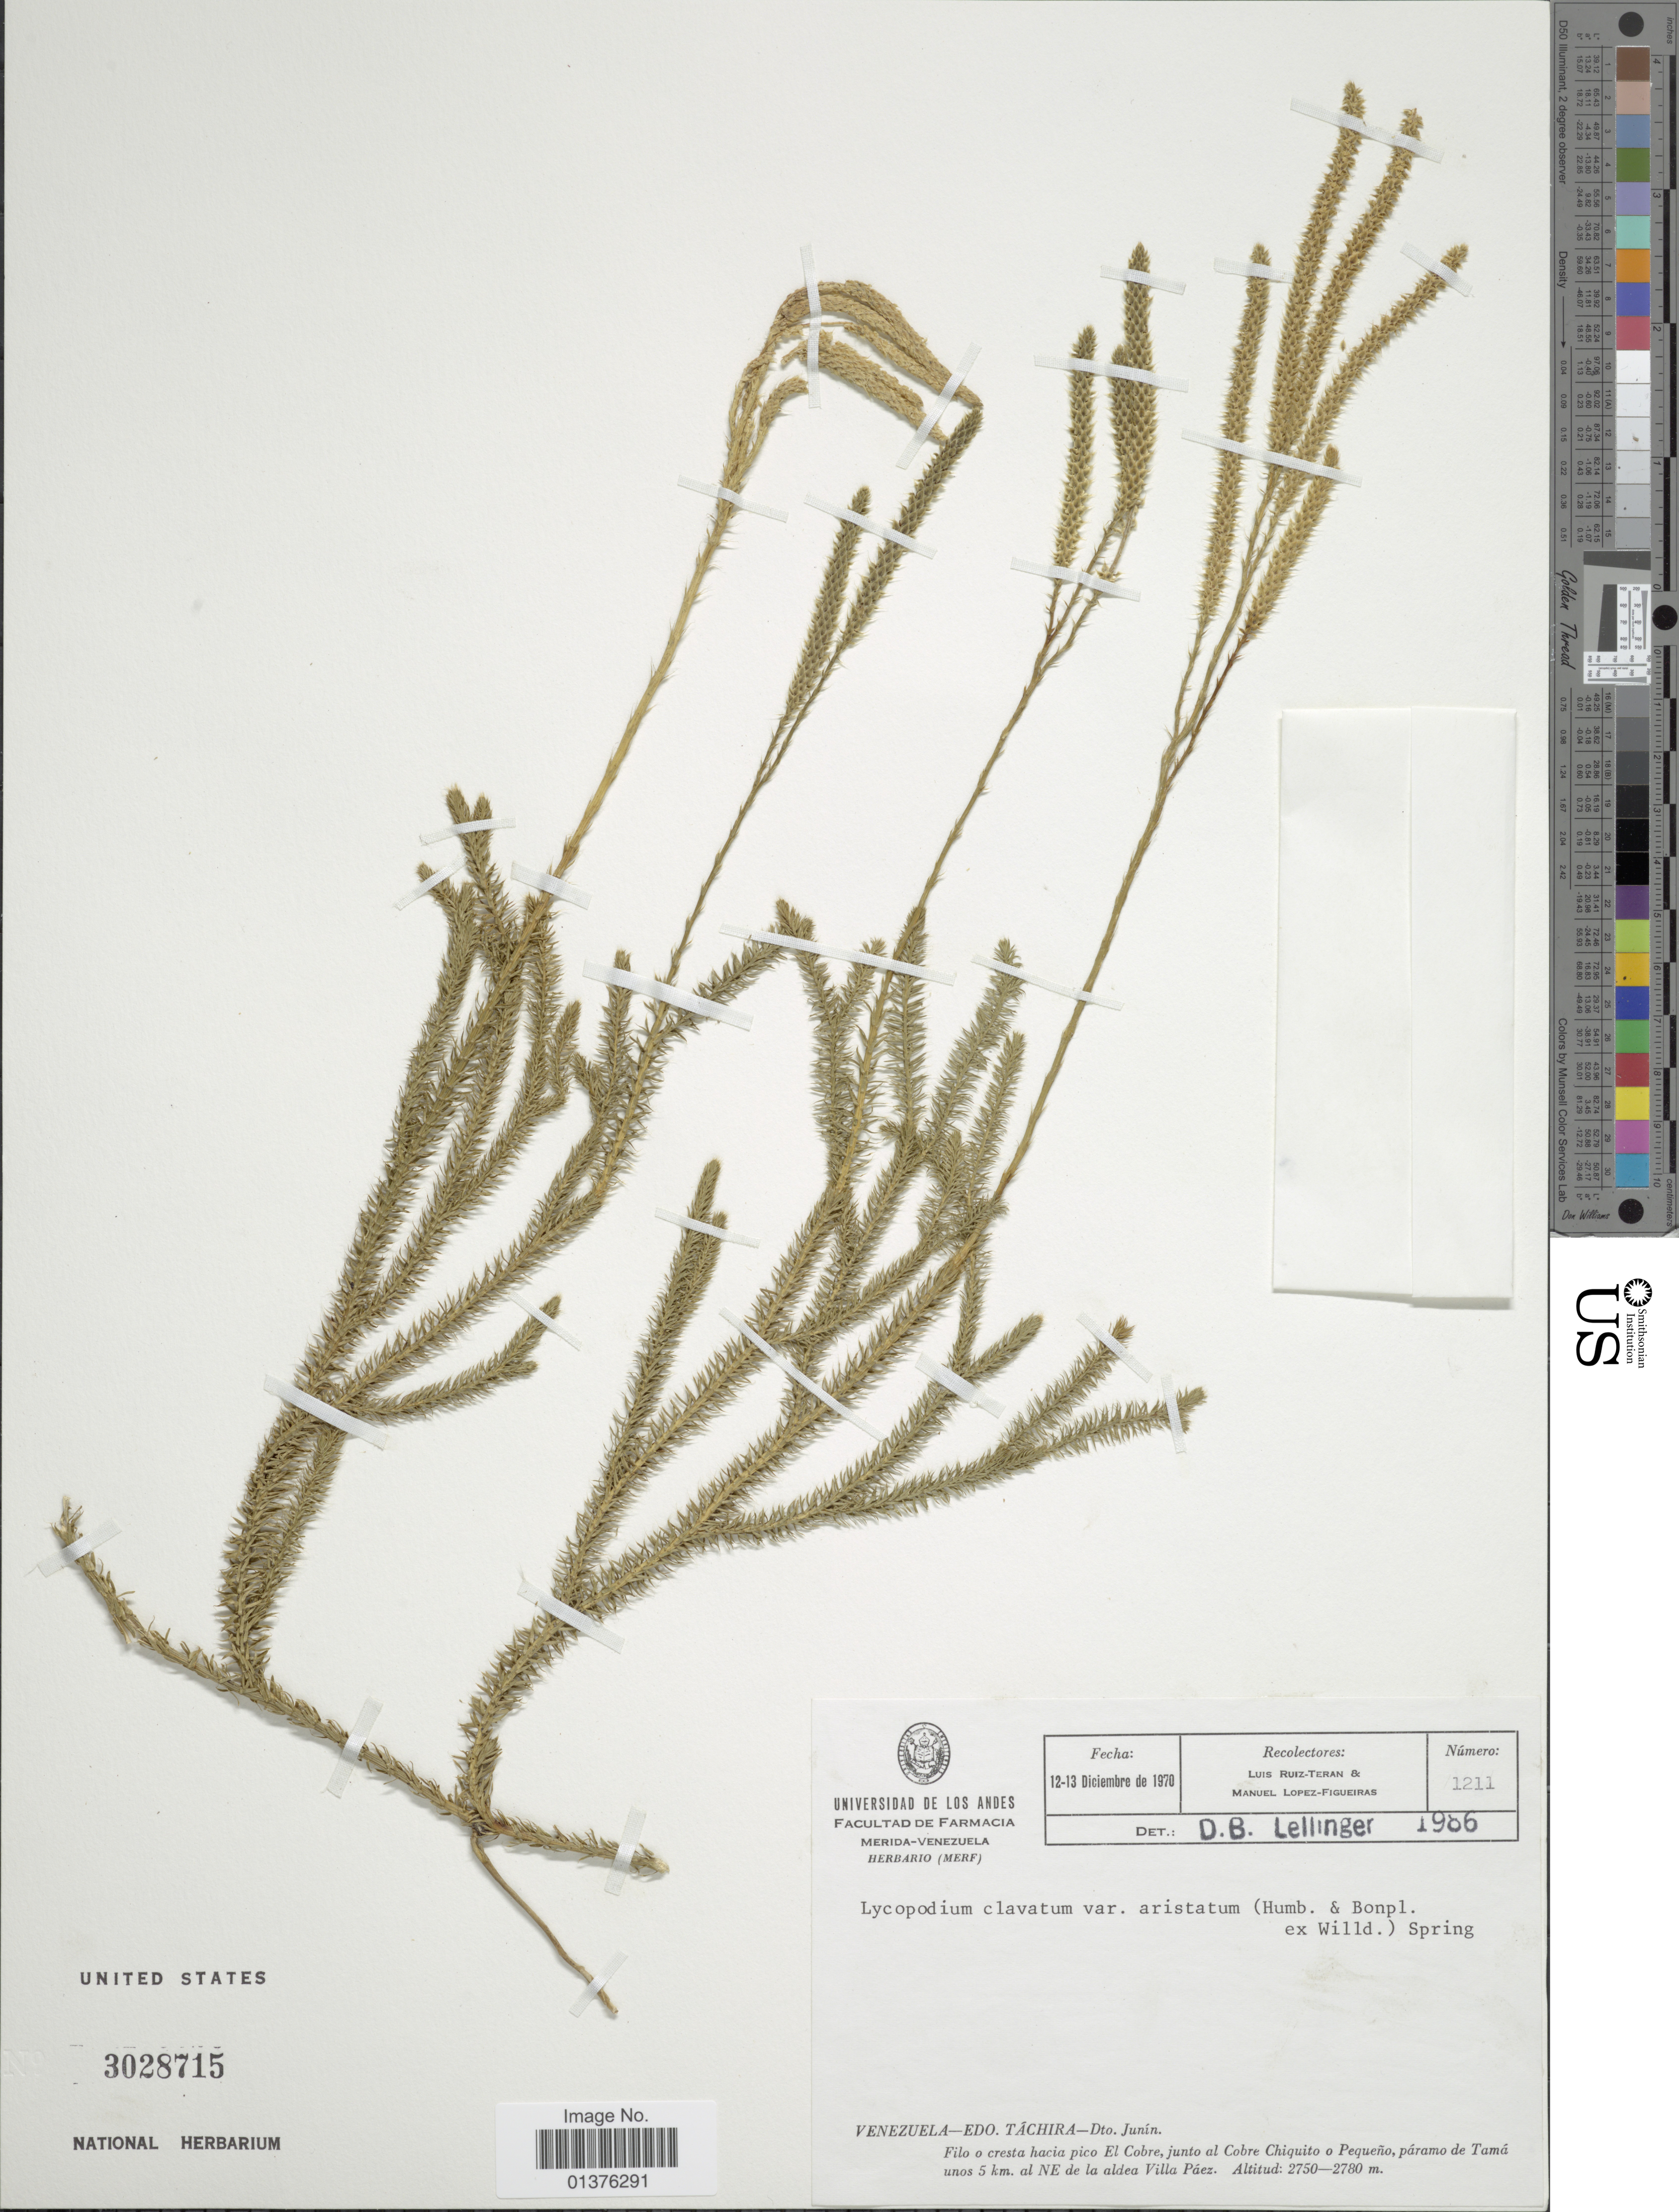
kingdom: Plantae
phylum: Tracheophyta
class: Lycopodiopsida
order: Lycopodiales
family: Lycopodiaceae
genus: Lycopodium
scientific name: Lycopodium clavatum subsp. clavatum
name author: L.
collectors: L. E. Ruíz-Terán & M. López Figueiras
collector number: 1211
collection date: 1970-12-12/1970-12-13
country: Venezuela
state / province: Tachira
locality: Dto. Junin, Filo o cresta hacia pico El Cobre, junto al Cobre Chiquito o Pequeño, páramo de Tamá unos 5km al NE de la aldea Villa Páez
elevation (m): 2750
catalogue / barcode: US 3028715